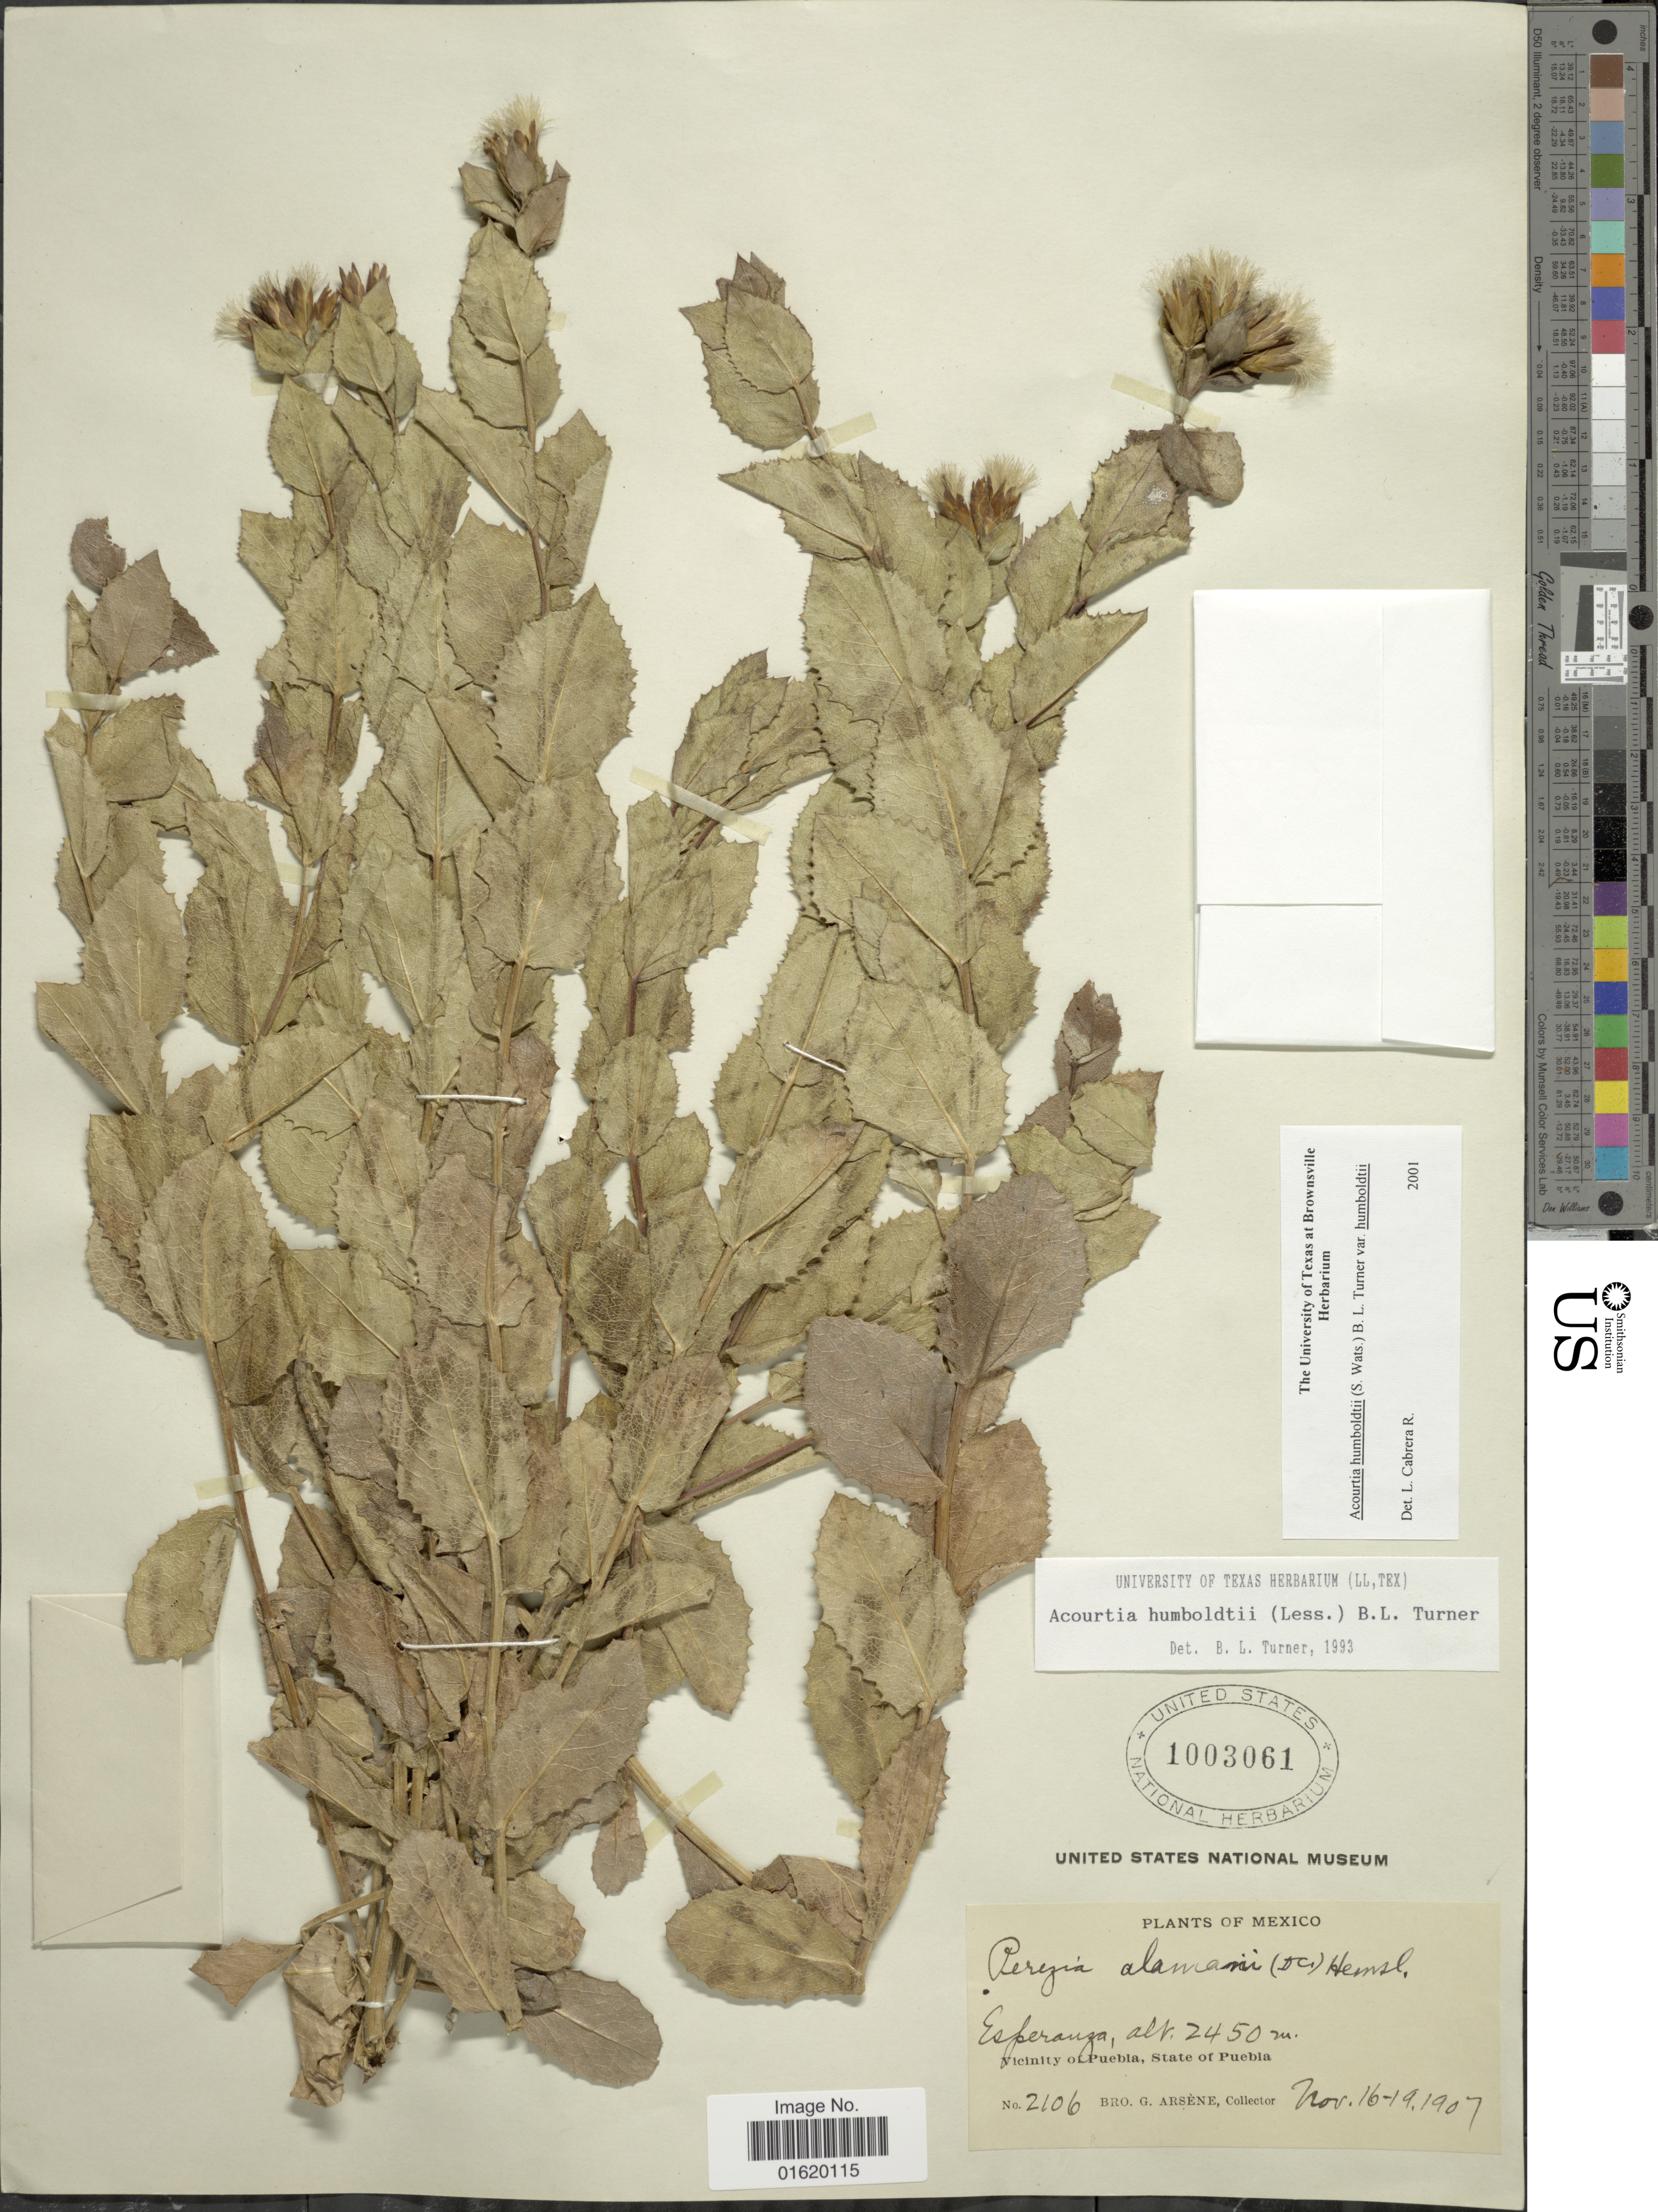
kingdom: Plantae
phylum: Tracheophyta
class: Magnoliopsida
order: Asterales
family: Asteraceae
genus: Acourtia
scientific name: Acourtia humboldtii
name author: (Less.) B.L. Turner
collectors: Bro. G. Arsène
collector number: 2106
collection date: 1907-11-16/1907-11-19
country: Mexico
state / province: Puebla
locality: Esperanza, vicinity of Puebla, State of Puebla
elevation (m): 2450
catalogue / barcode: US 1003061